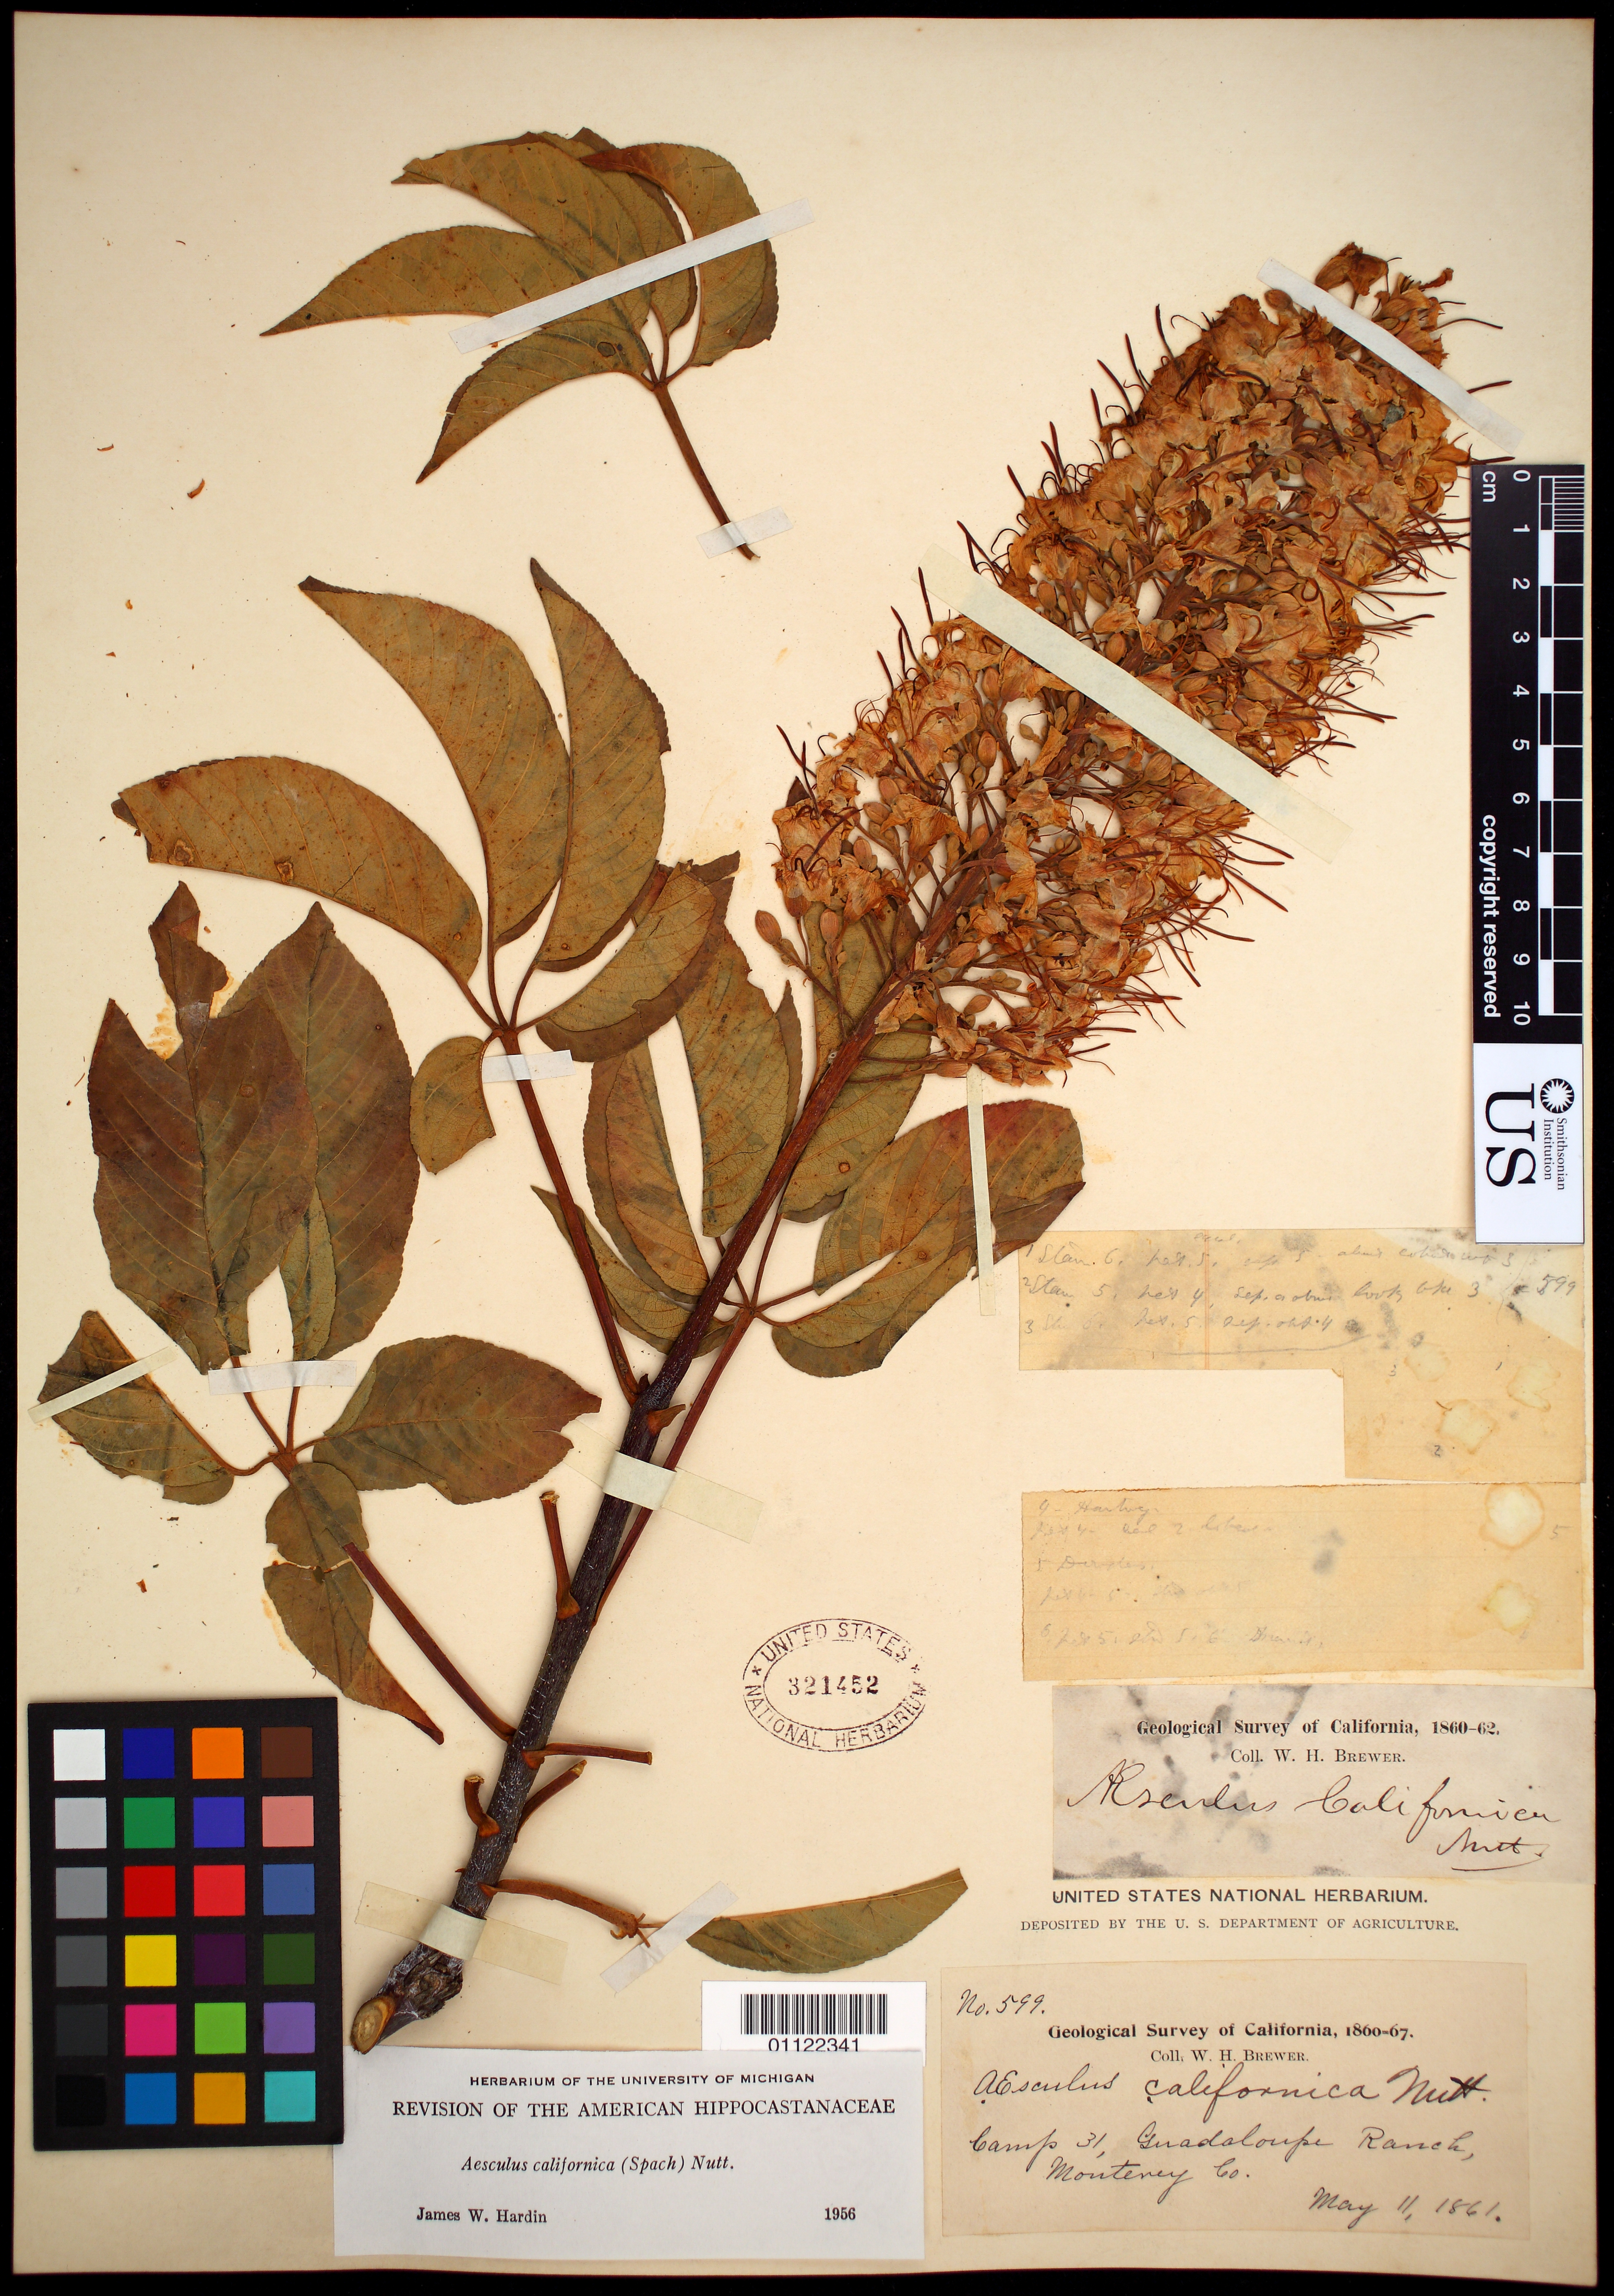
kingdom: Plantae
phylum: Tracheophyta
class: Magnoliopsida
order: Sapindales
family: Sapindaceae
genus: Aesculus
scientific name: Aesculus californica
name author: (Spach) Nutt.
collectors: W. H. Brewer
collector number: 599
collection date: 1861-05-11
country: United States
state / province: California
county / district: Monterey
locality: near Camp 31, Guadaloupe Ranch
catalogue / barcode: US 321452